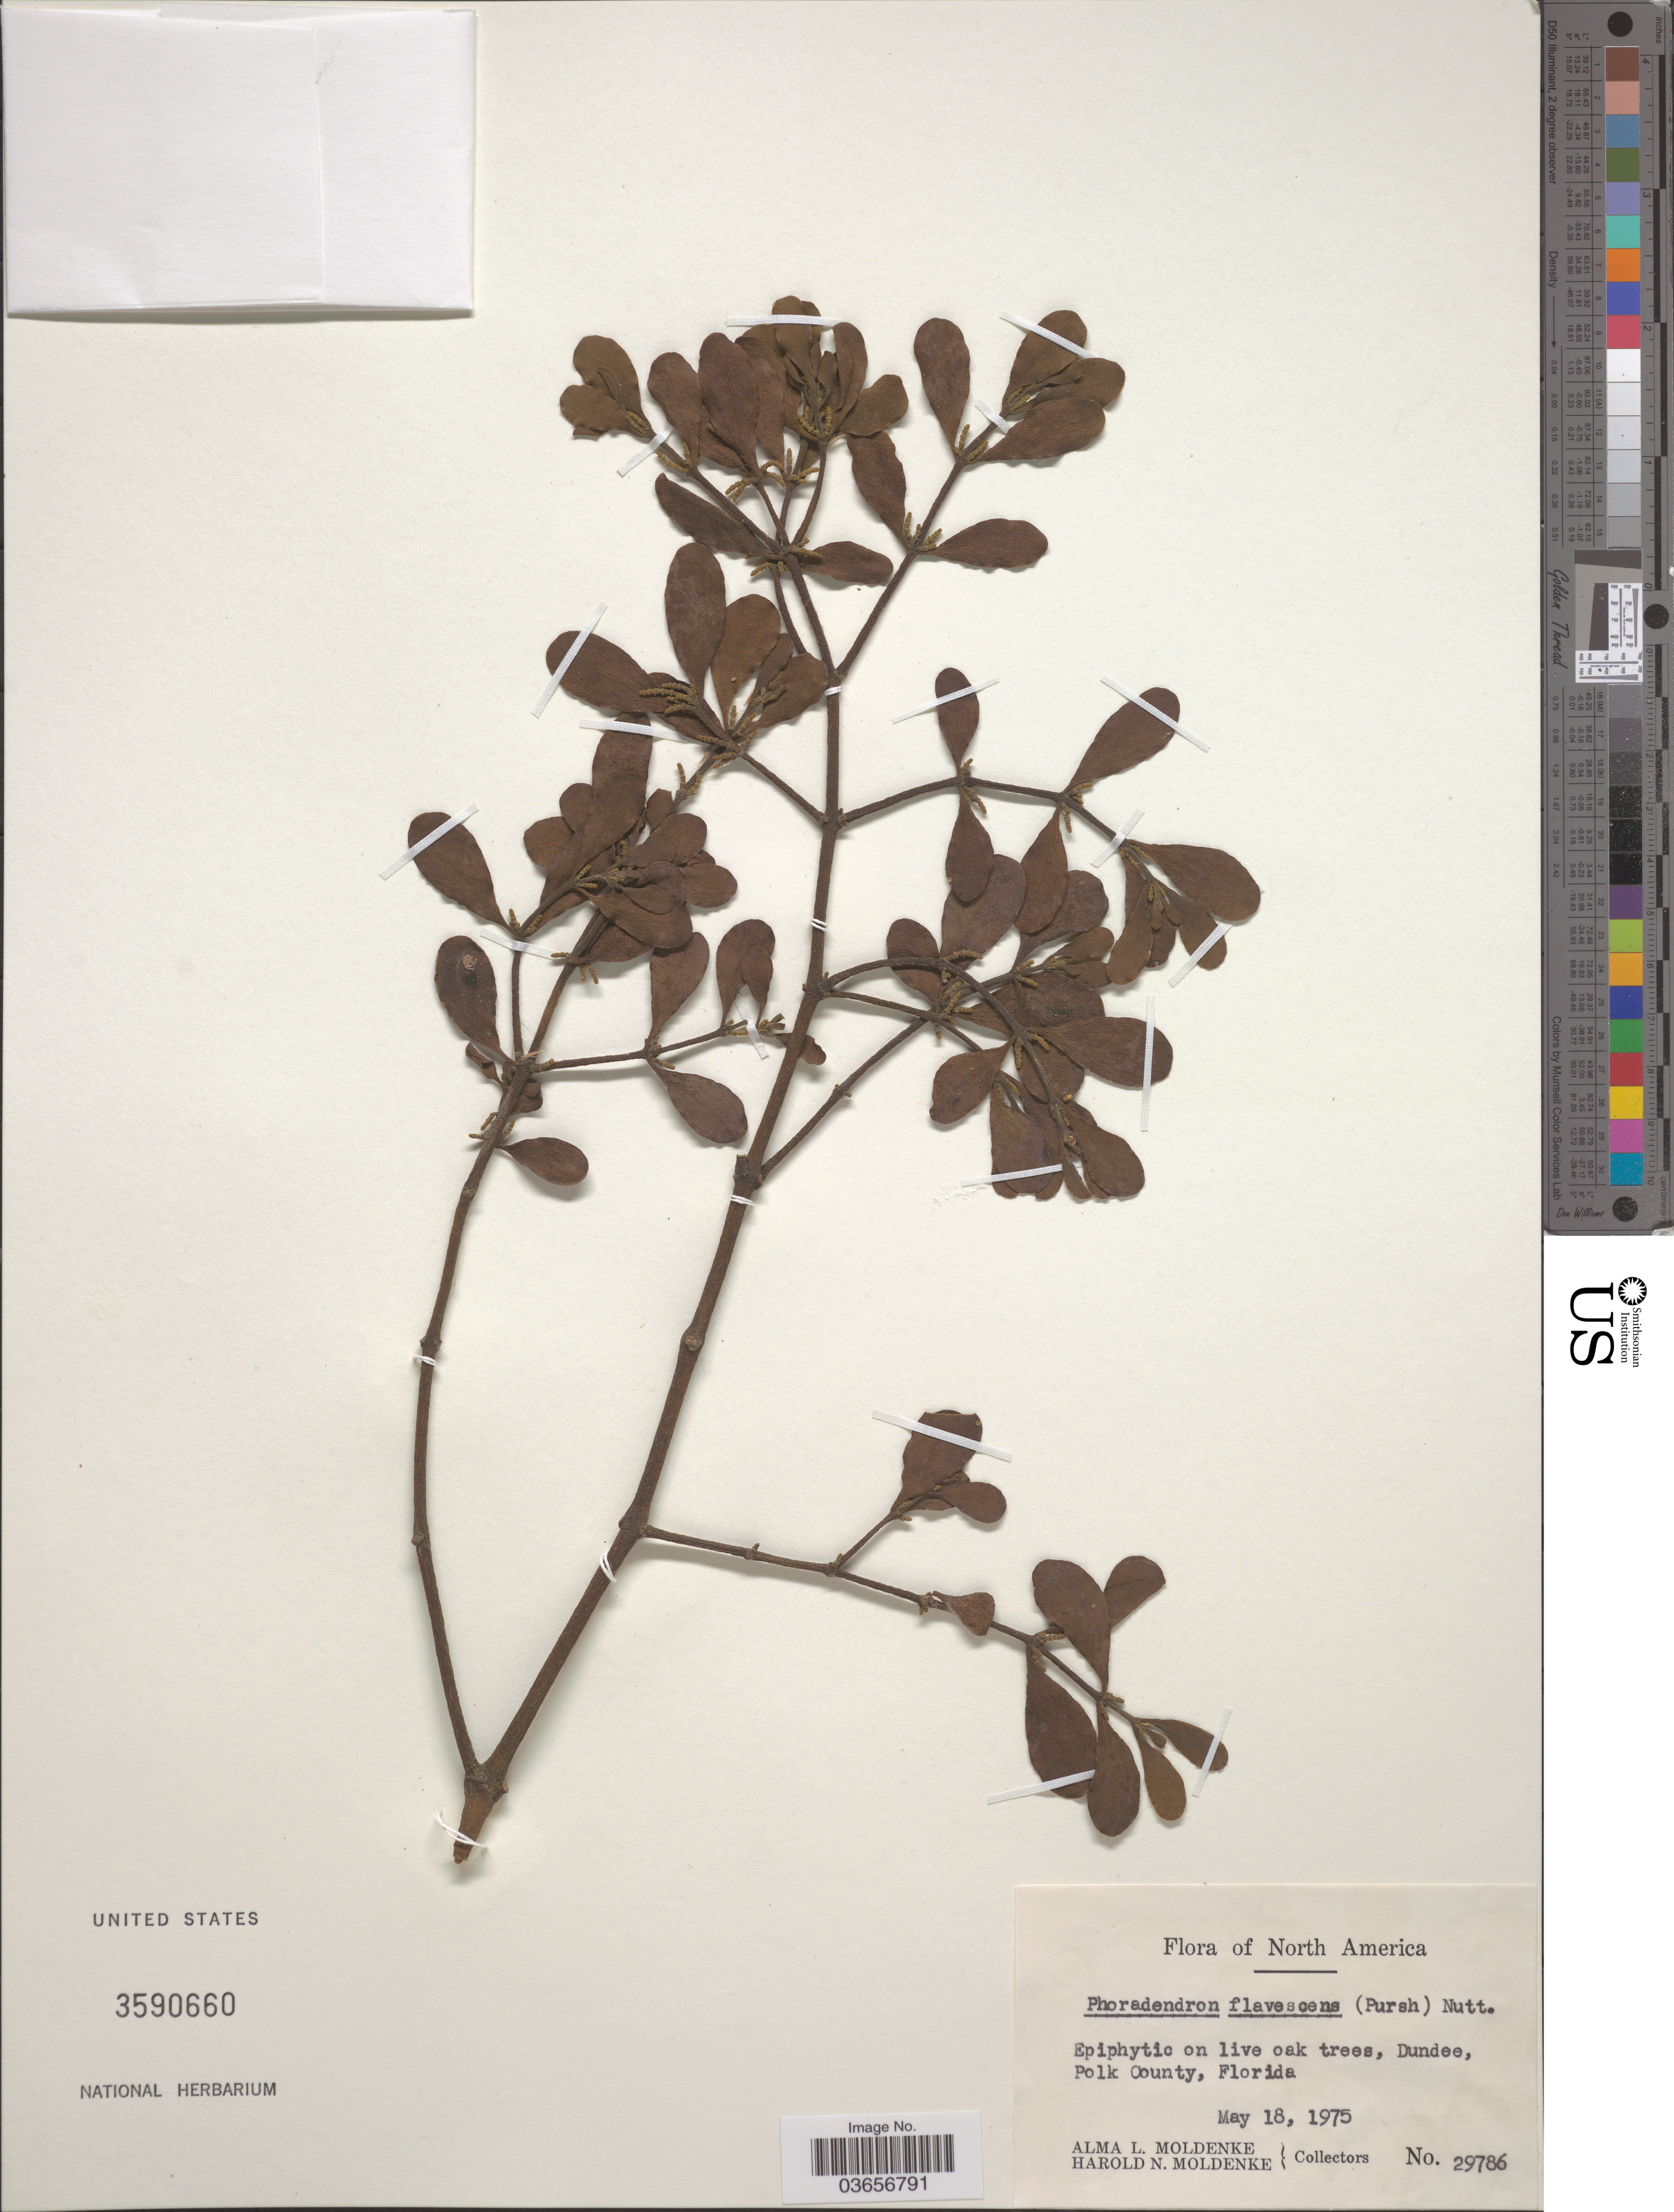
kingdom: Plantae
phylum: Tracheophyta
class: Magnoliopsida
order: Santalales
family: Viscaceae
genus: Phoradendron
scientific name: Phoradendron flavescens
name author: Nutt.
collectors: A. L. Moldenke & H. N. Moldenke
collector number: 29786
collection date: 1975-05-18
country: United States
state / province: Florida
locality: Dundee, Polk County.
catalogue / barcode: US 3590660